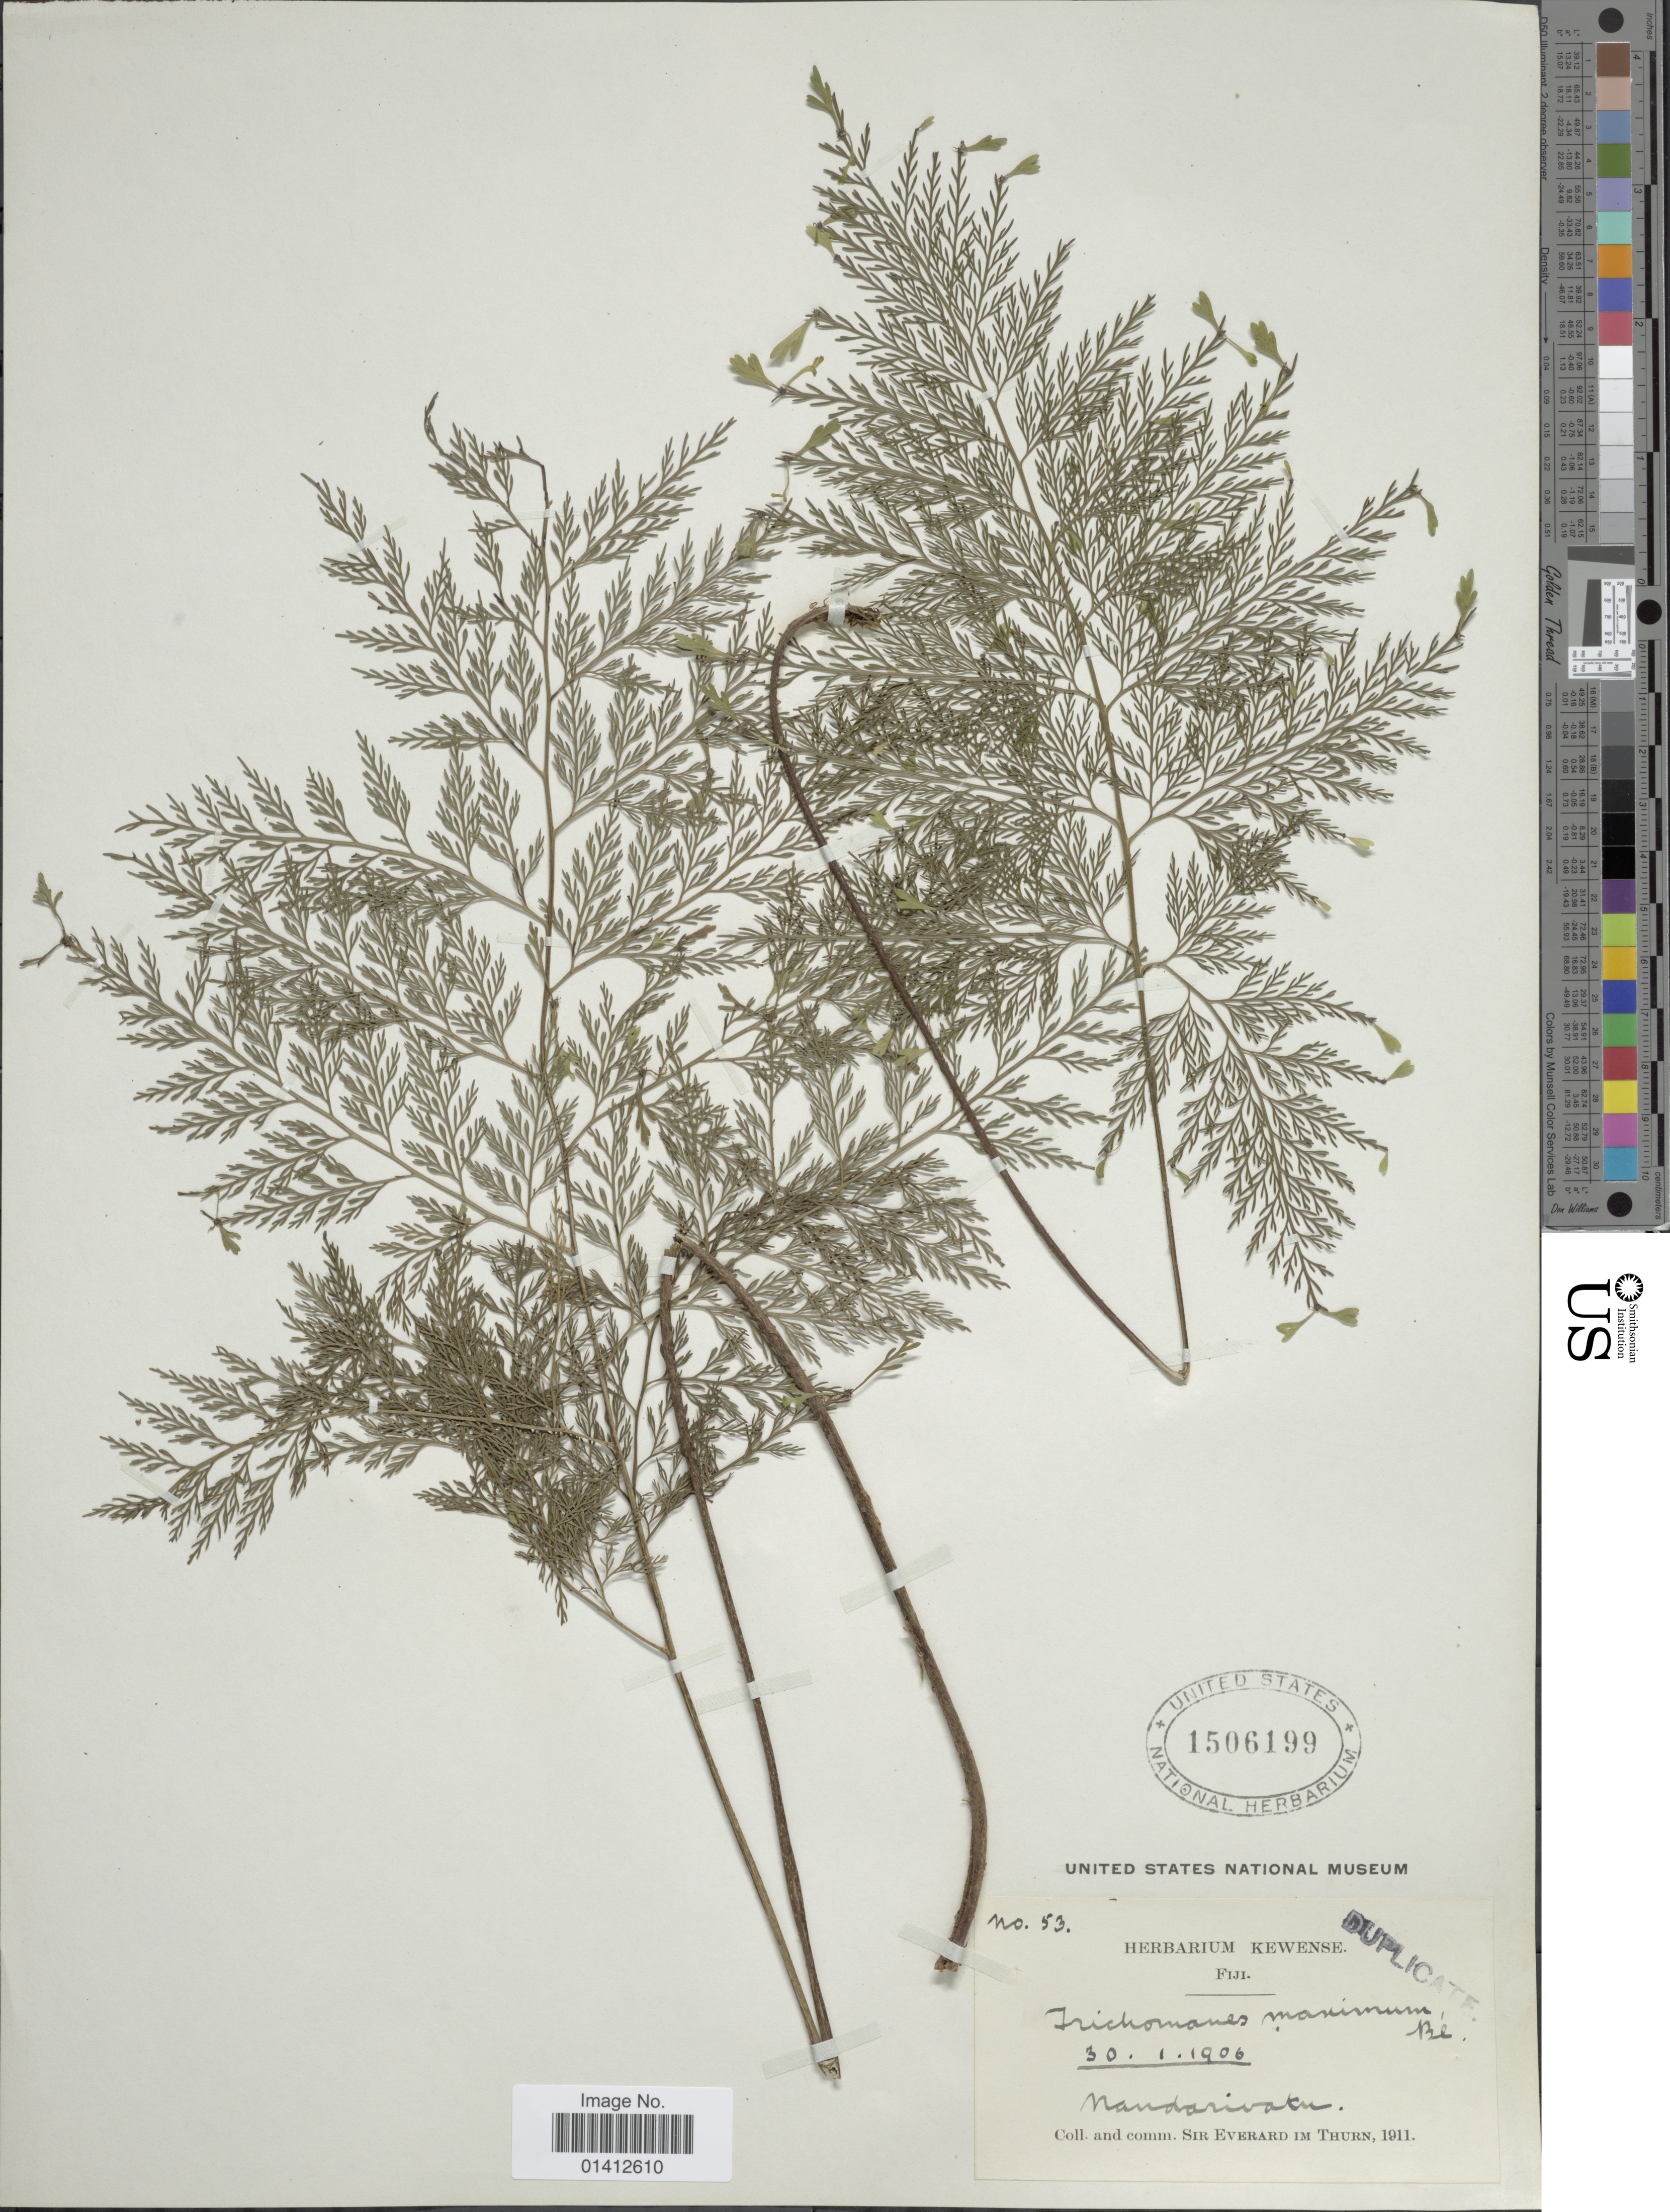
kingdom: Plantae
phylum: Tracheophyta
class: Polypodiopsida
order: Hymenophyllales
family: Hymenophyllaceae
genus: Vandenboschia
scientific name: Vandenboschia maxima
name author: (Blume) Copel.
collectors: S. Everard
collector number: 53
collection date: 1906-01-30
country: Fiji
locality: Nandarivatu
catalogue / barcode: US 1506199